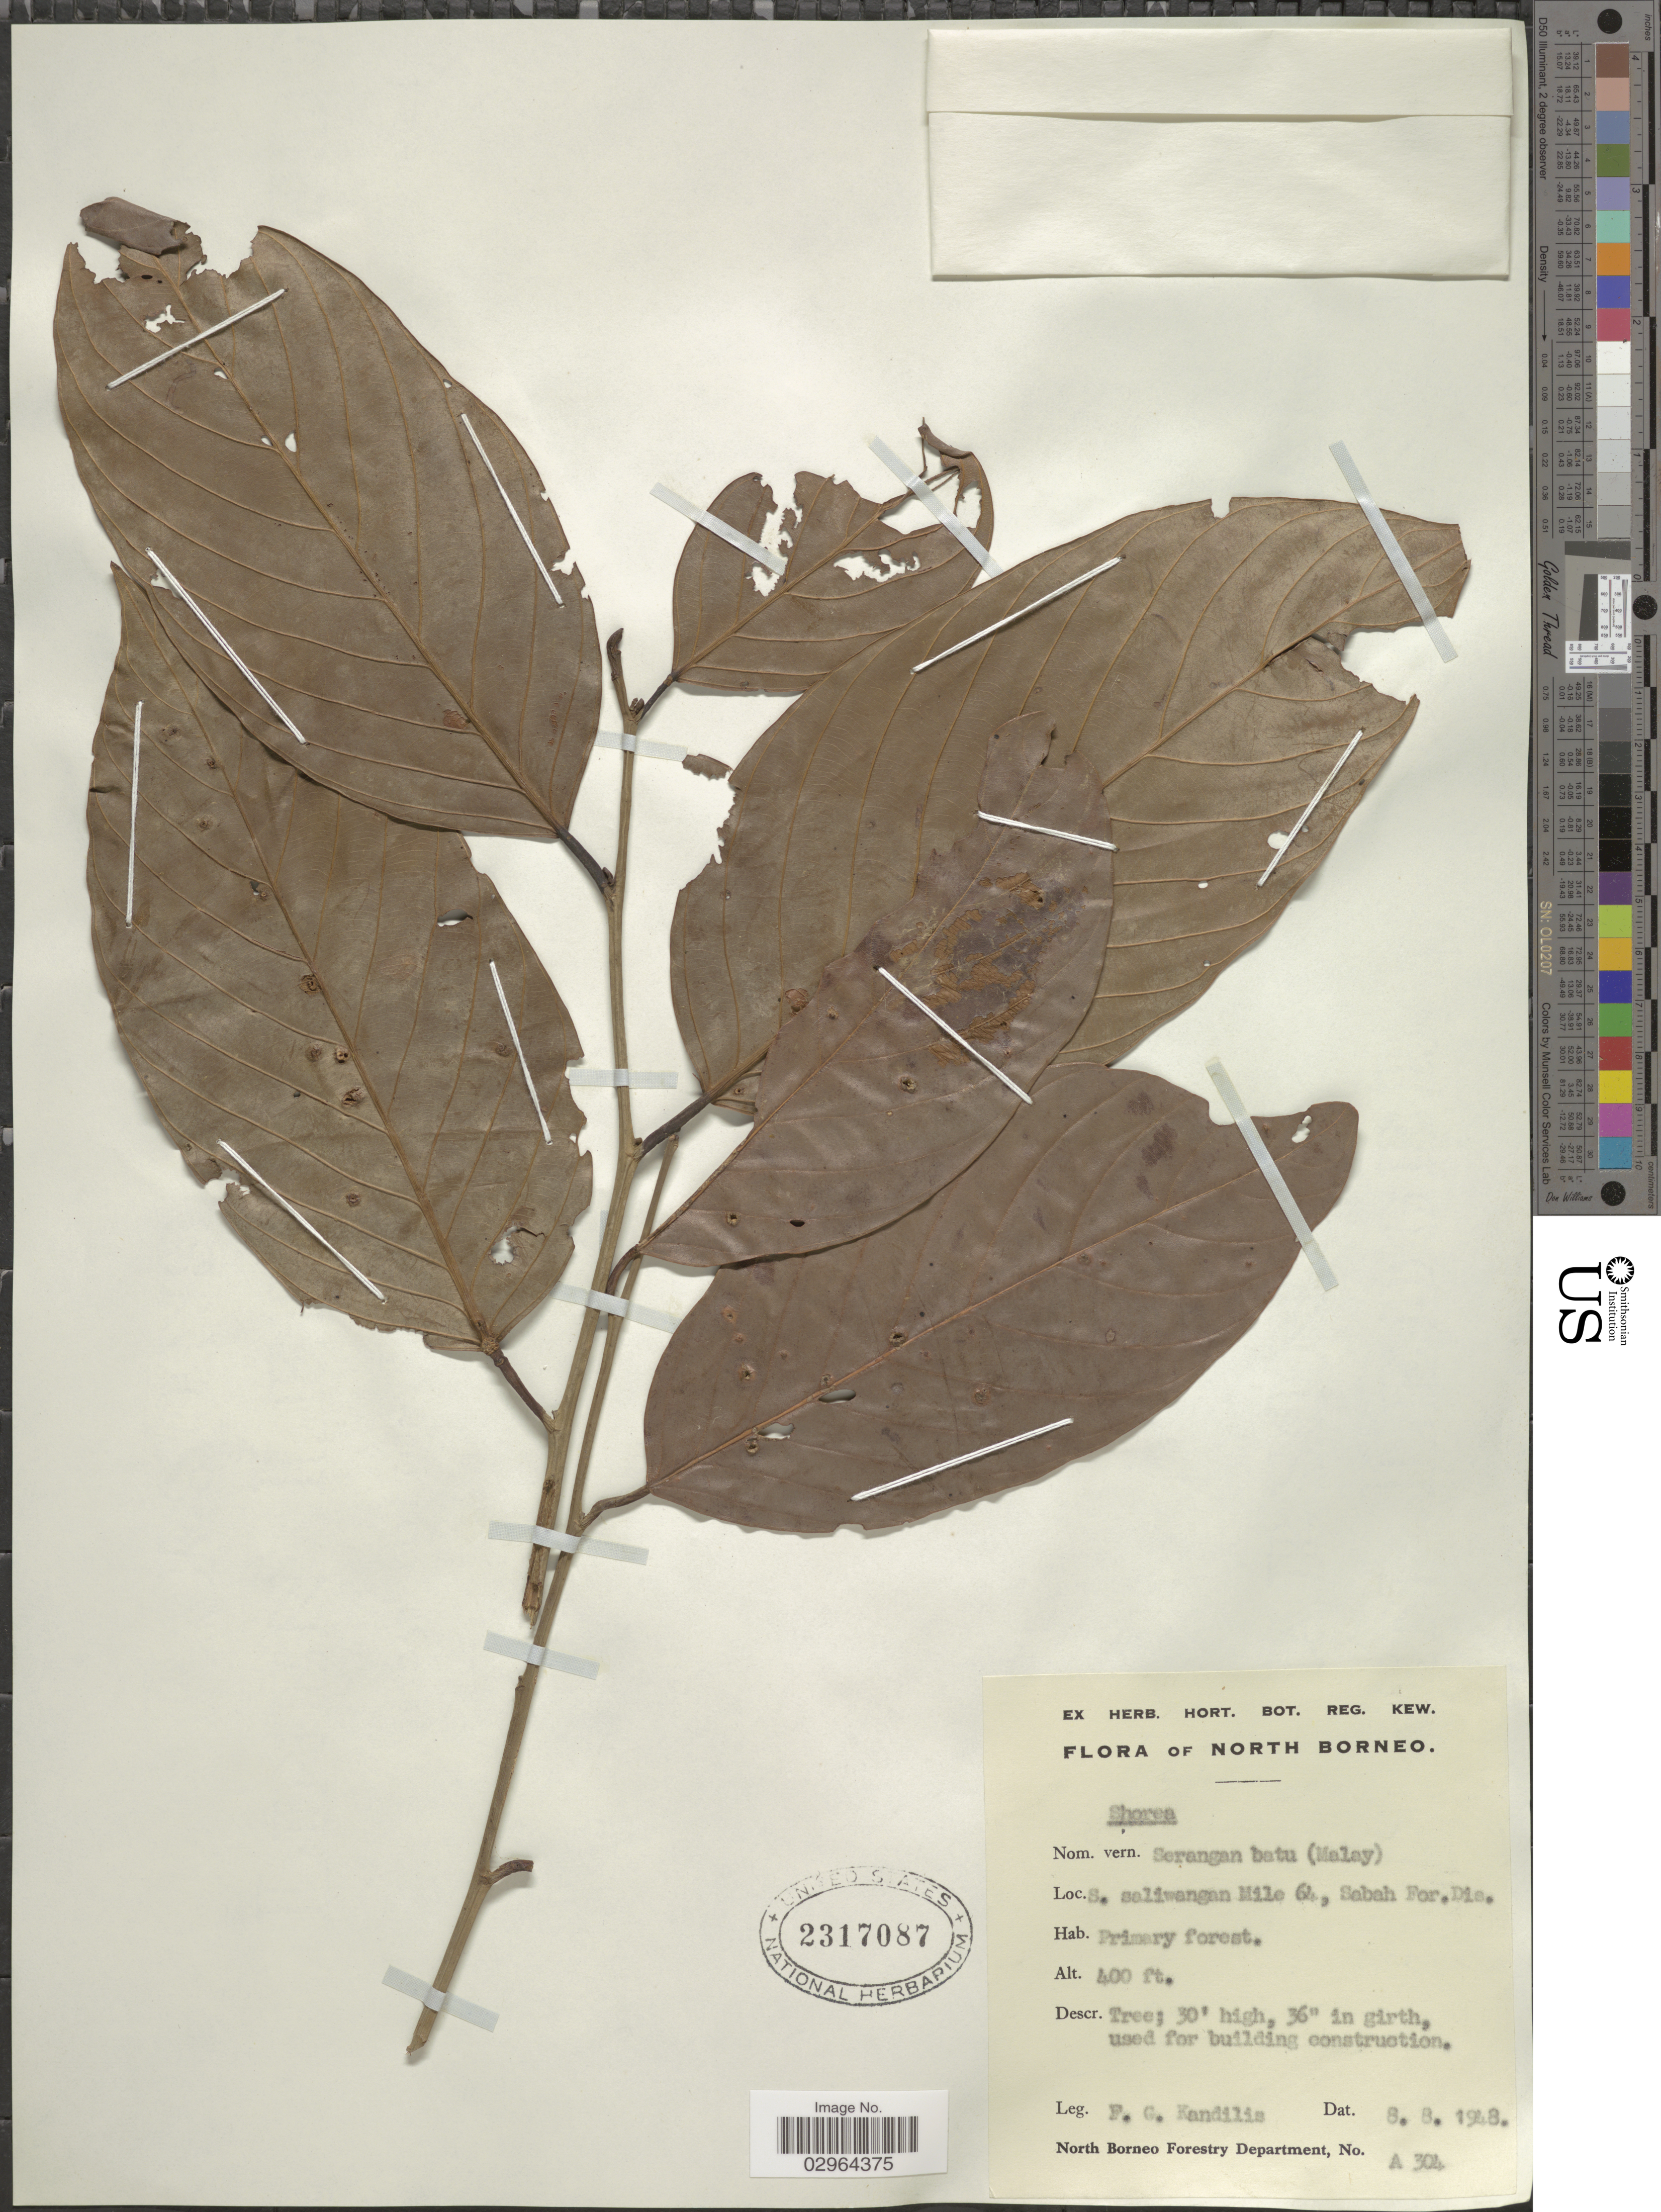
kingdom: Plantae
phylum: Tracheophyta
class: Magnoliopsida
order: Malvales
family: Dipterocarpaceae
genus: Shorea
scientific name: Shorea sp.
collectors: F. Kandilis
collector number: A304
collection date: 1948-08-08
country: Malaysia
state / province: Sabah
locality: North Borneo. S. saliwangan Mile 64, Sabah For. Dis.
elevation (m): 122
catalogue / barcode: US 2317087